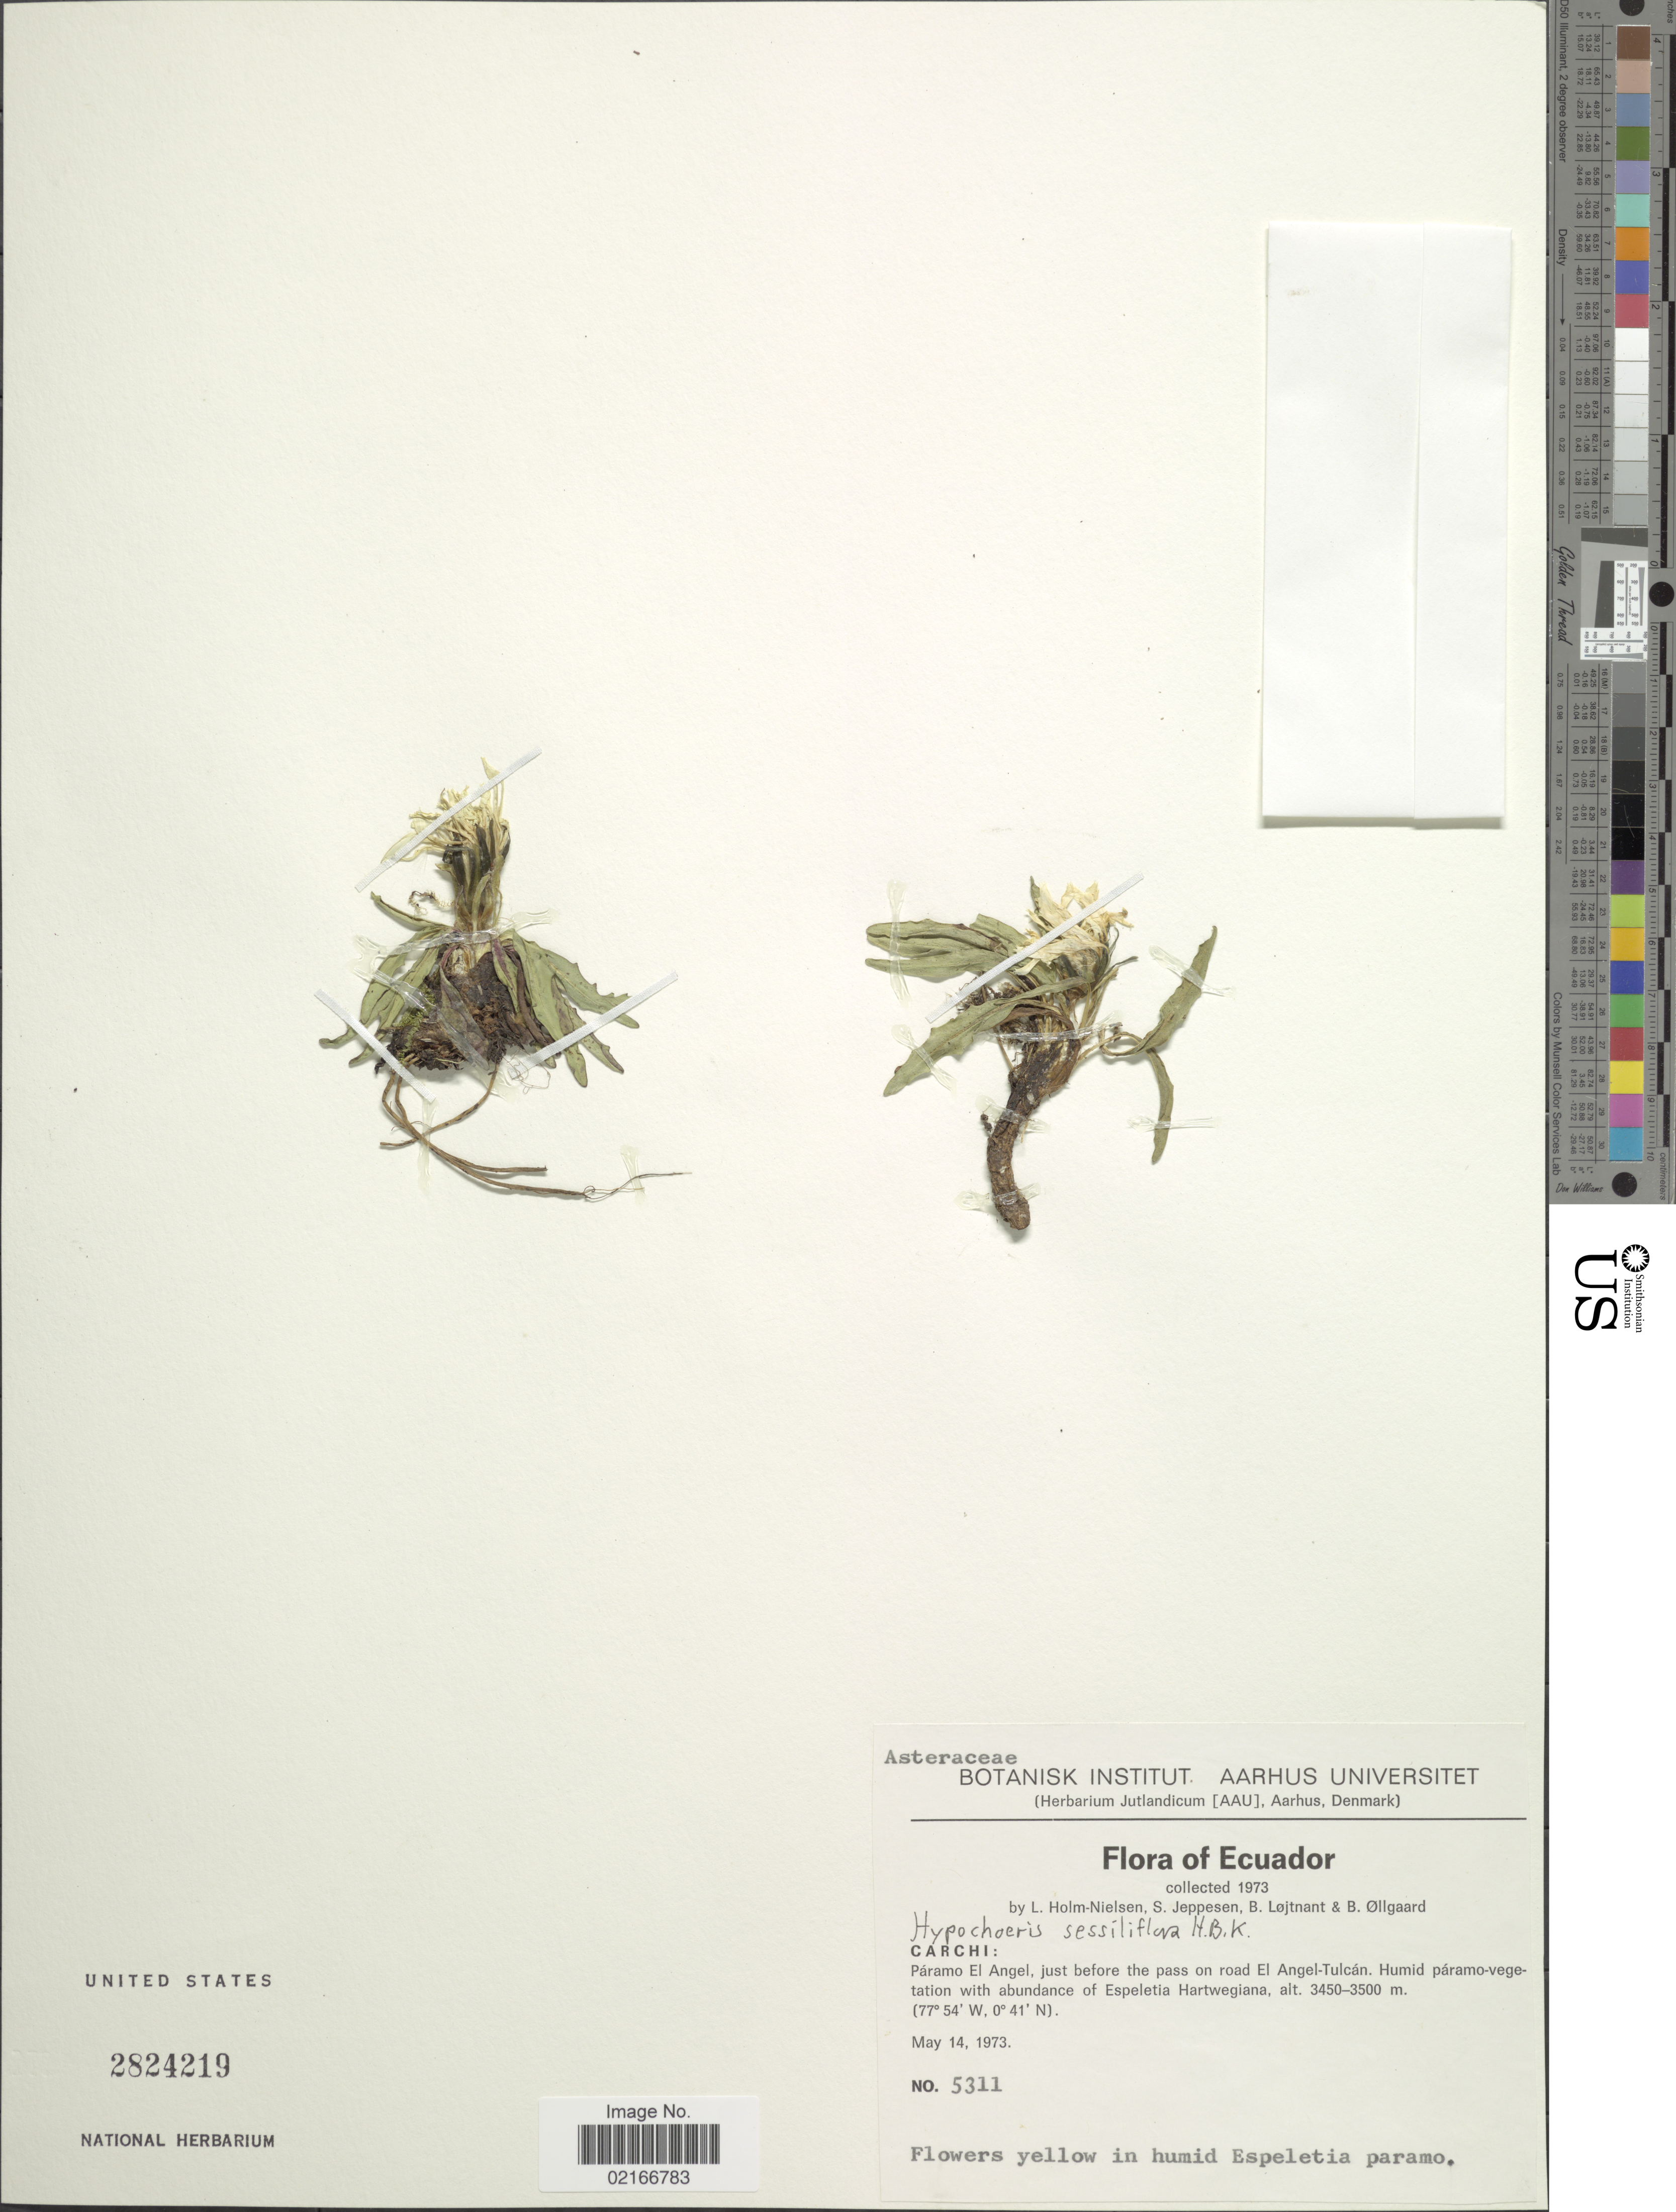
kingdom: Plantae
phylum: Tracheophyta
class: Magnoliopsida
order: Asterales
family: Asteraceae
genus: Hypochaeris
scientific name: Hypochaeris sessiflora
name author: Kunth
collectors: L. B. Holm-Nielsen, S. Jeppesen, B. Löjtnant & B. Øllgaard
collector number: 5311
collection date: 1973-05-14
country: Ecuador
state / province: Carchi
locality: Páramo El Angel, just before the pass on road El Angel-Tulcán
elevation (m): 3450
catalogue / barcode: US 2824219